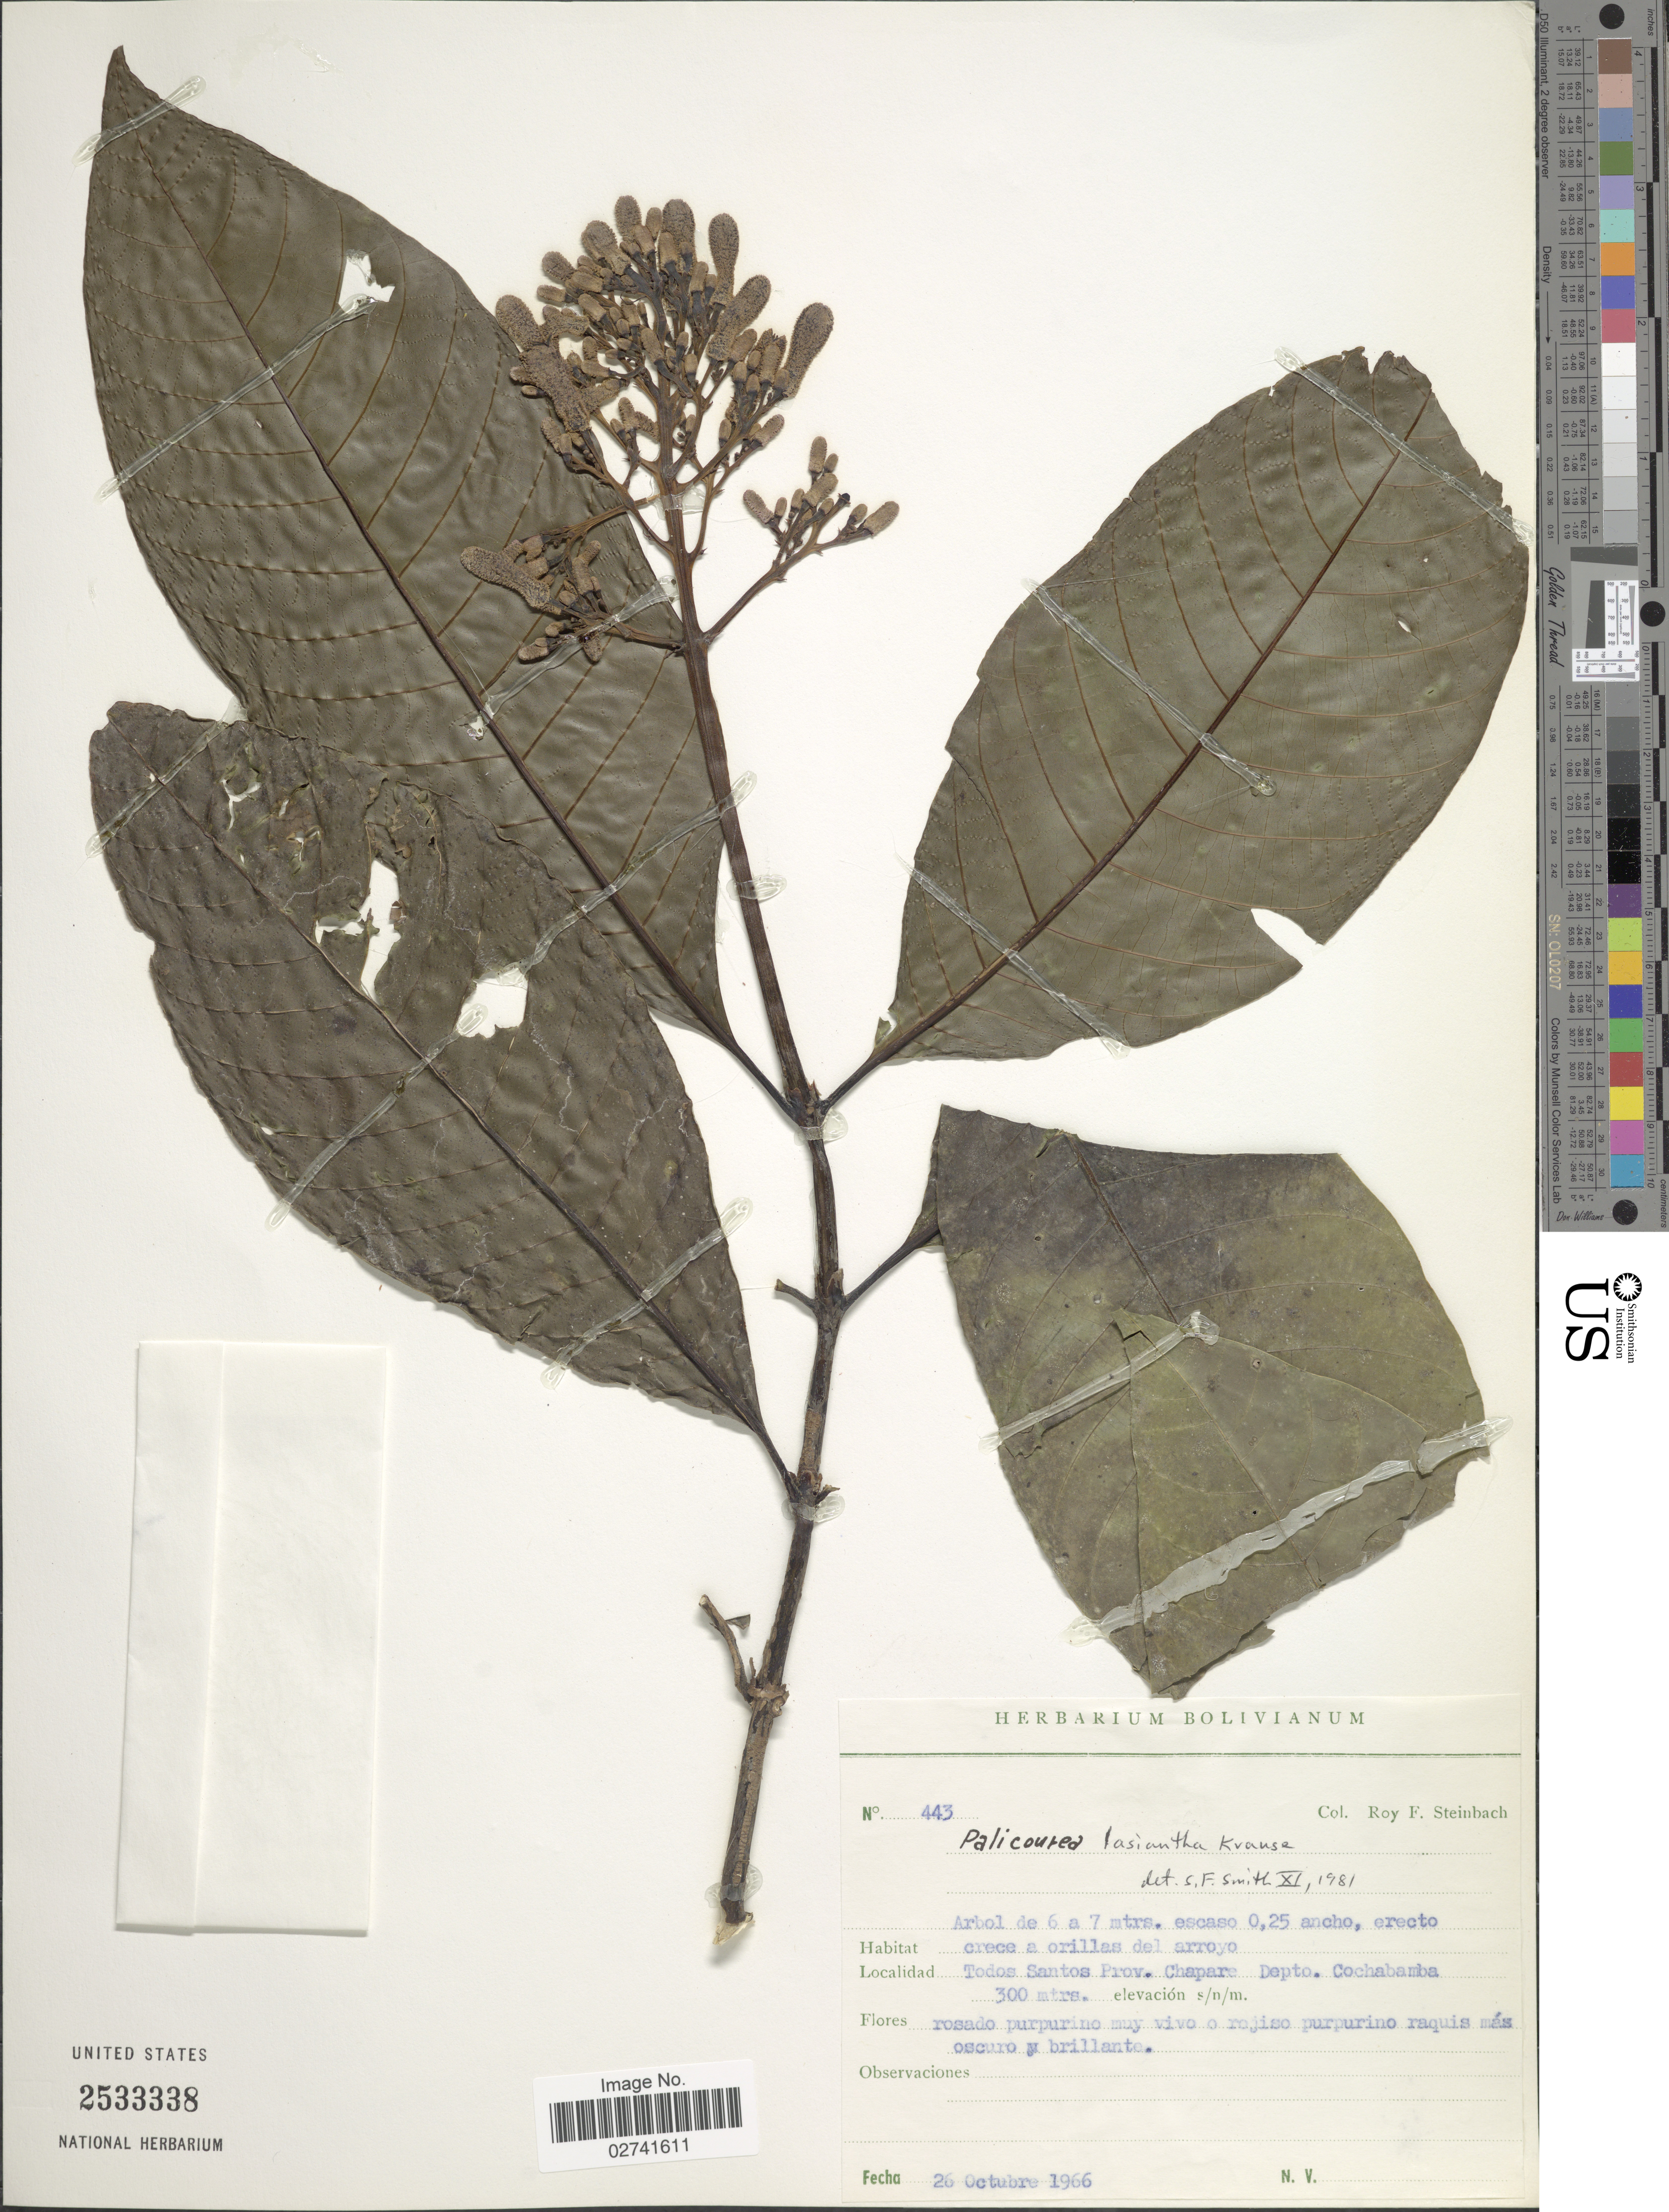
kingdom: Plantae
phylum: Tracheophyta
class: Magnoliopsida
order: Gentianales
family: Rubiaceae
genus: Palicourea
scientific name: Palicourea lasiantha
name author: Krause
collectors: R. F. Steinbach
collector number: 443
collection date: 1966-10-26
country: Bolivia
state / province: Cochabamba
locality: Crece a orillas del arroyo, Todos Santos Prov. Chapare Depto. Cochabamba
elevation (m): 300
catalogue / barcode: US 2533338